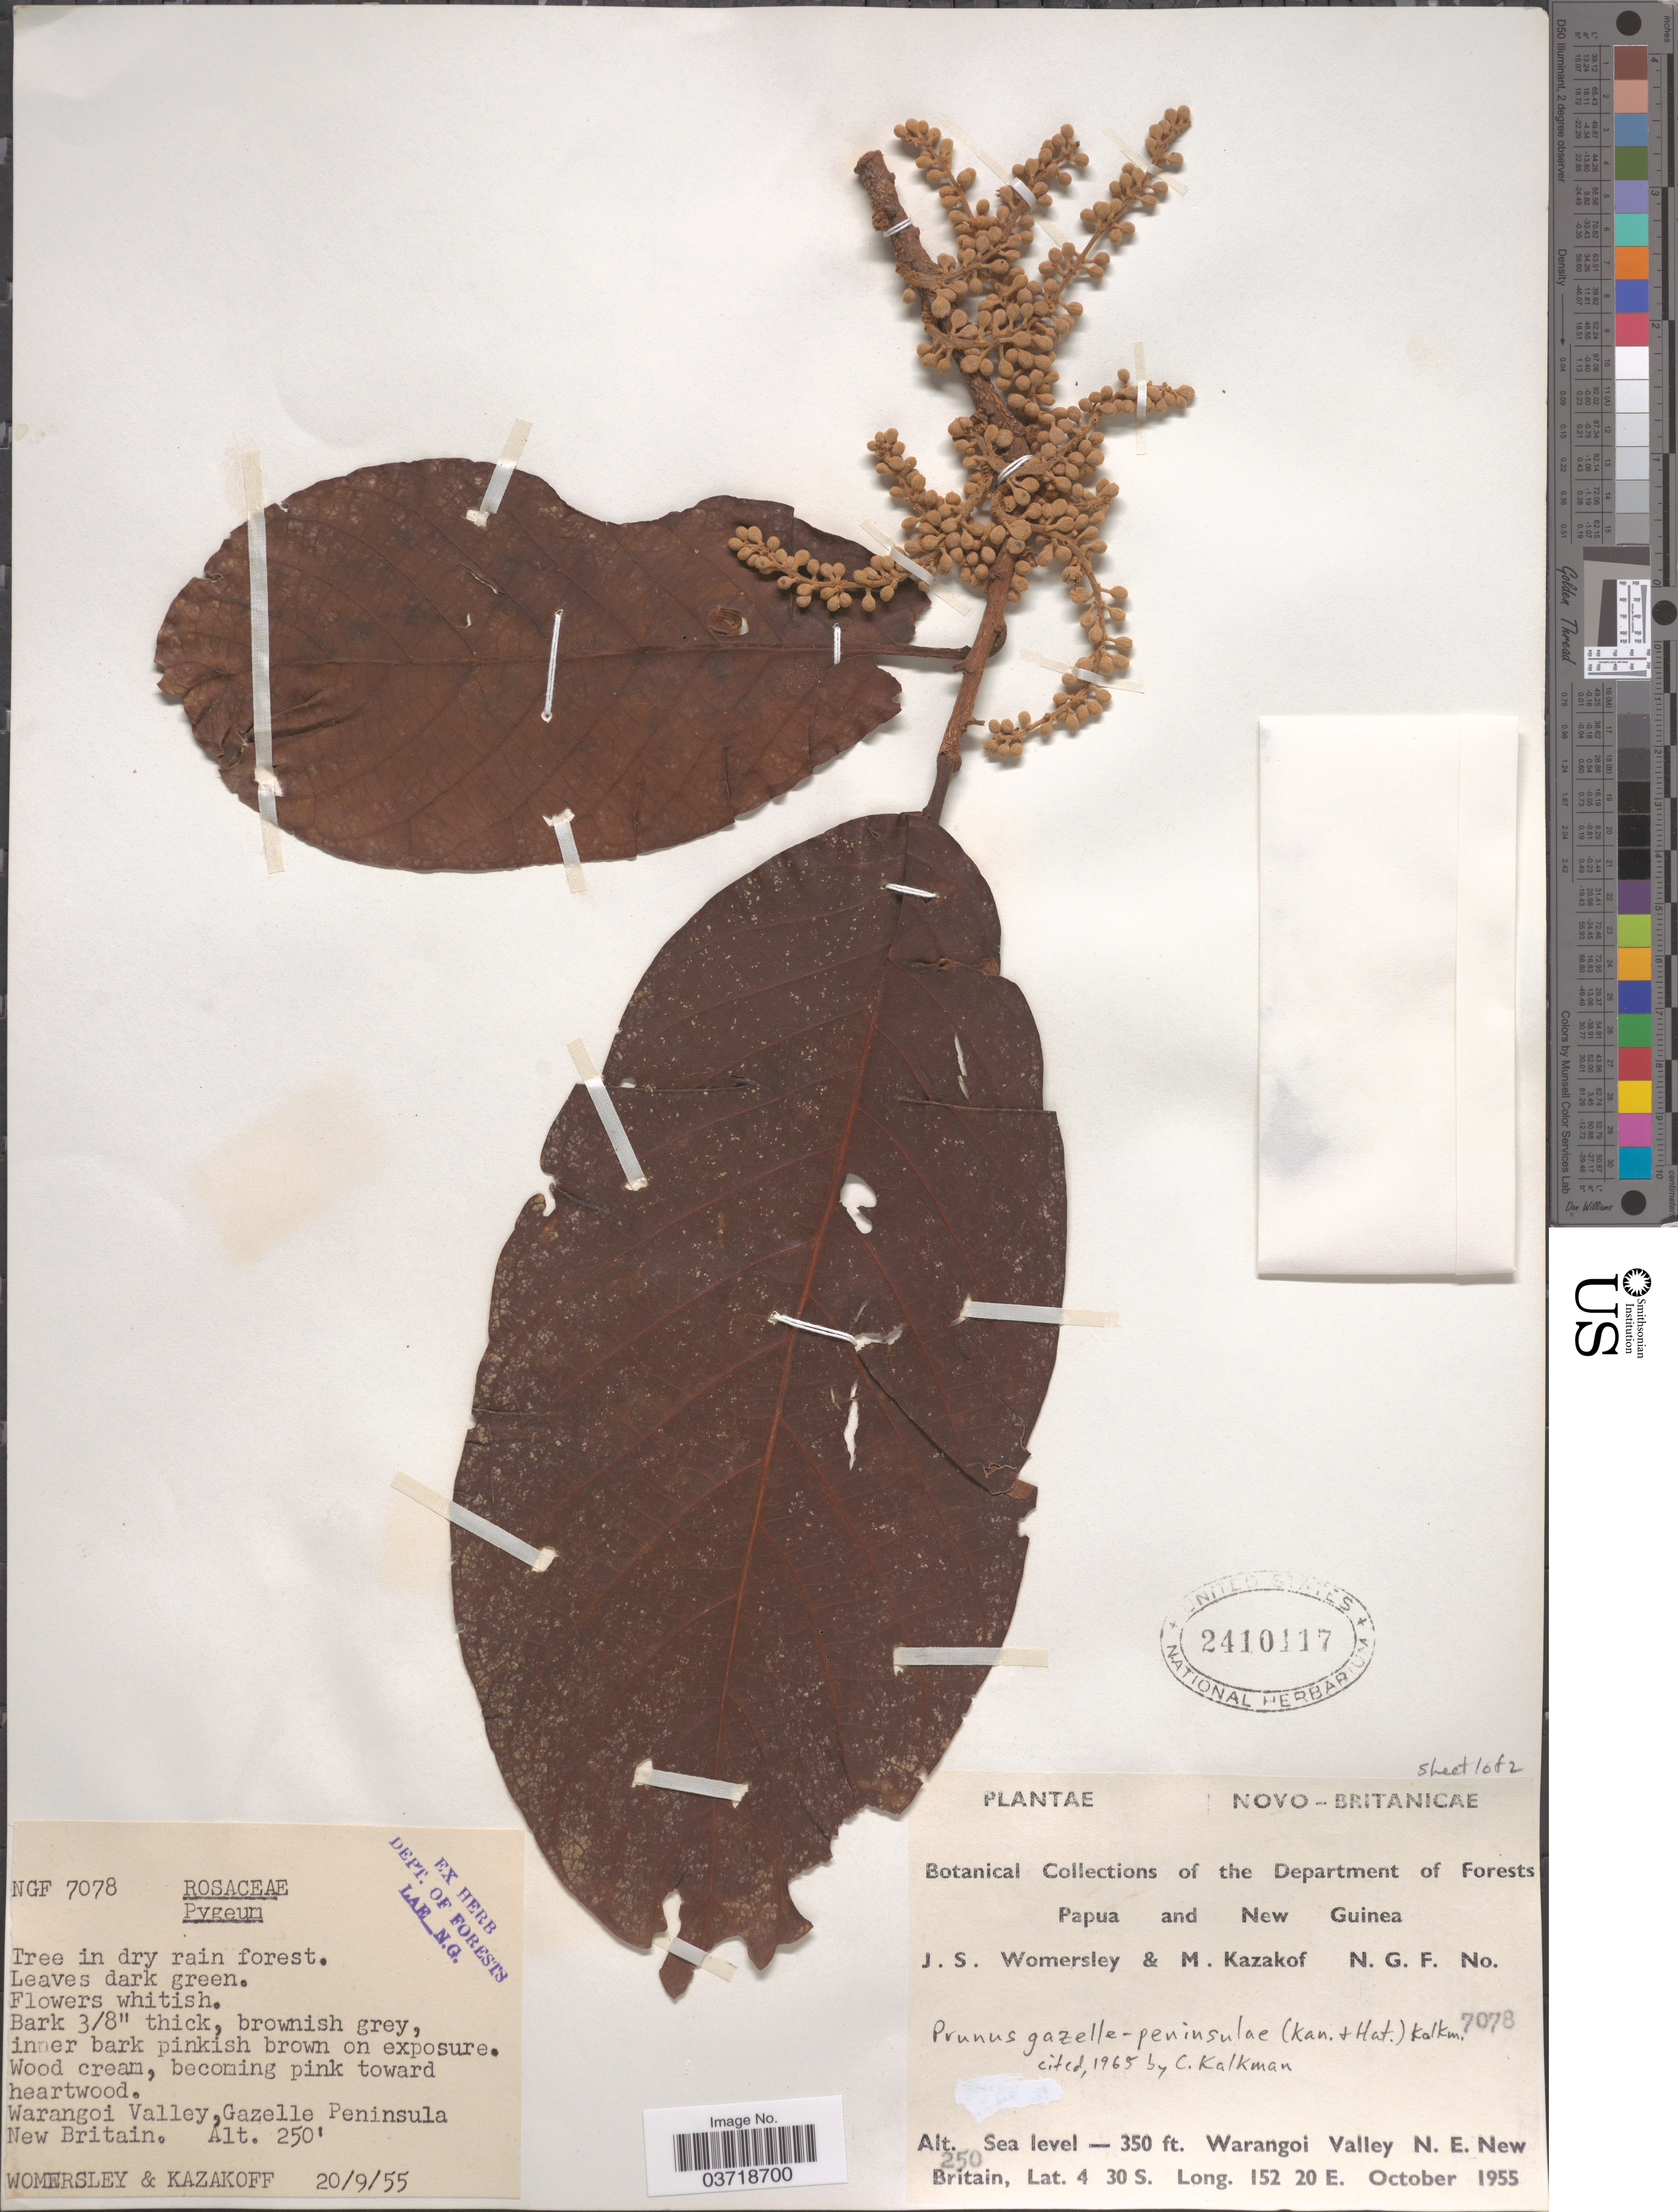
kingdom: Plantae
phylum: Tracheophyta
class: Magnoliopsida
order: Rosales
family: Rosaceae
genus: Prunus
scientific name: Prunus gazelle-peninsulae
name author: (Kaneh. & Hatus.) Kalkman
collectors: J. S. Womersley & M. Kazakof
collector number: NGF 7078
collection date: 1955-09-20/1955-10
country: Papua New Guinea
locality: Warangoi Valley, Gazelle Peninsula. New Britain. N. E. New Britain.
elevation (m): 76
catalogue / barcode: US 2410117